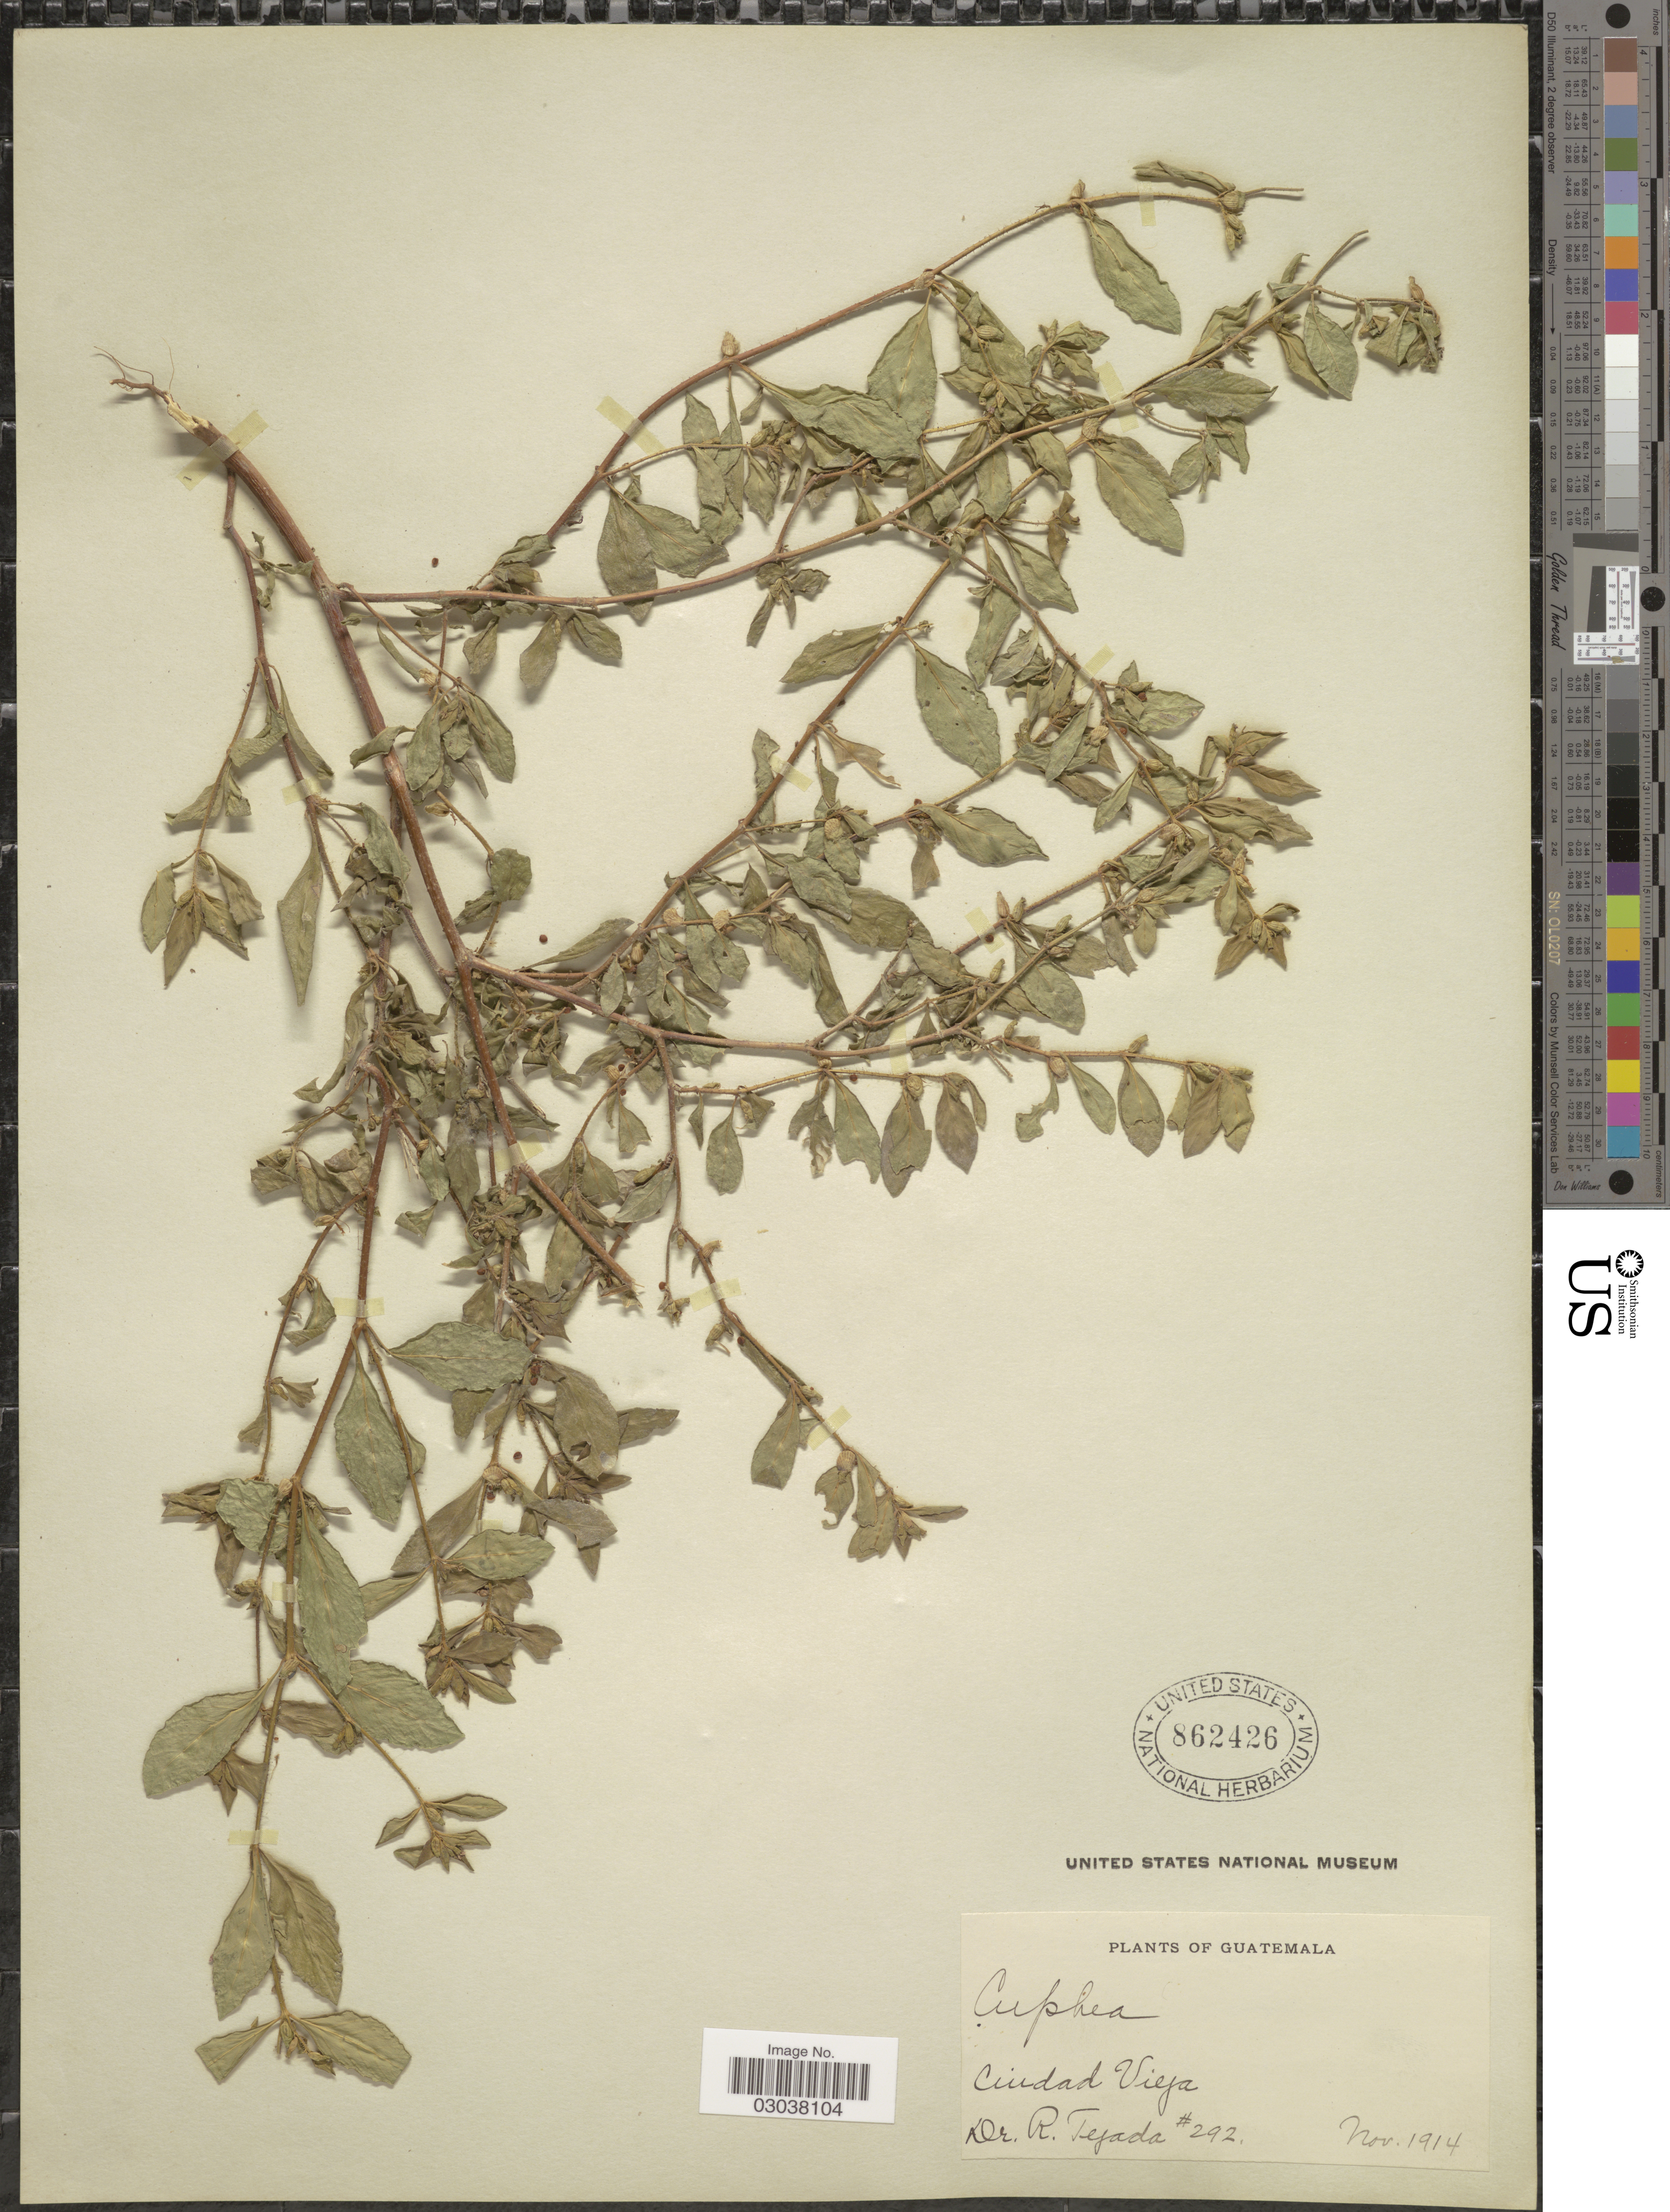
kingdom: Plantae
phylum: Tracheophyta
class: Magnoliopsida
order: Myrtales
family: Lythraceae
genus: Cuphea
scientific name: Cuphea carthagenensis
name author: (Jacq.) J.F. Macbr.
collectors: R. Tejada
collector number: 292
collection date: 1914-11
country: Guatemala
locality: Ciudad Vieja.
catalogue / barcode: US 862426